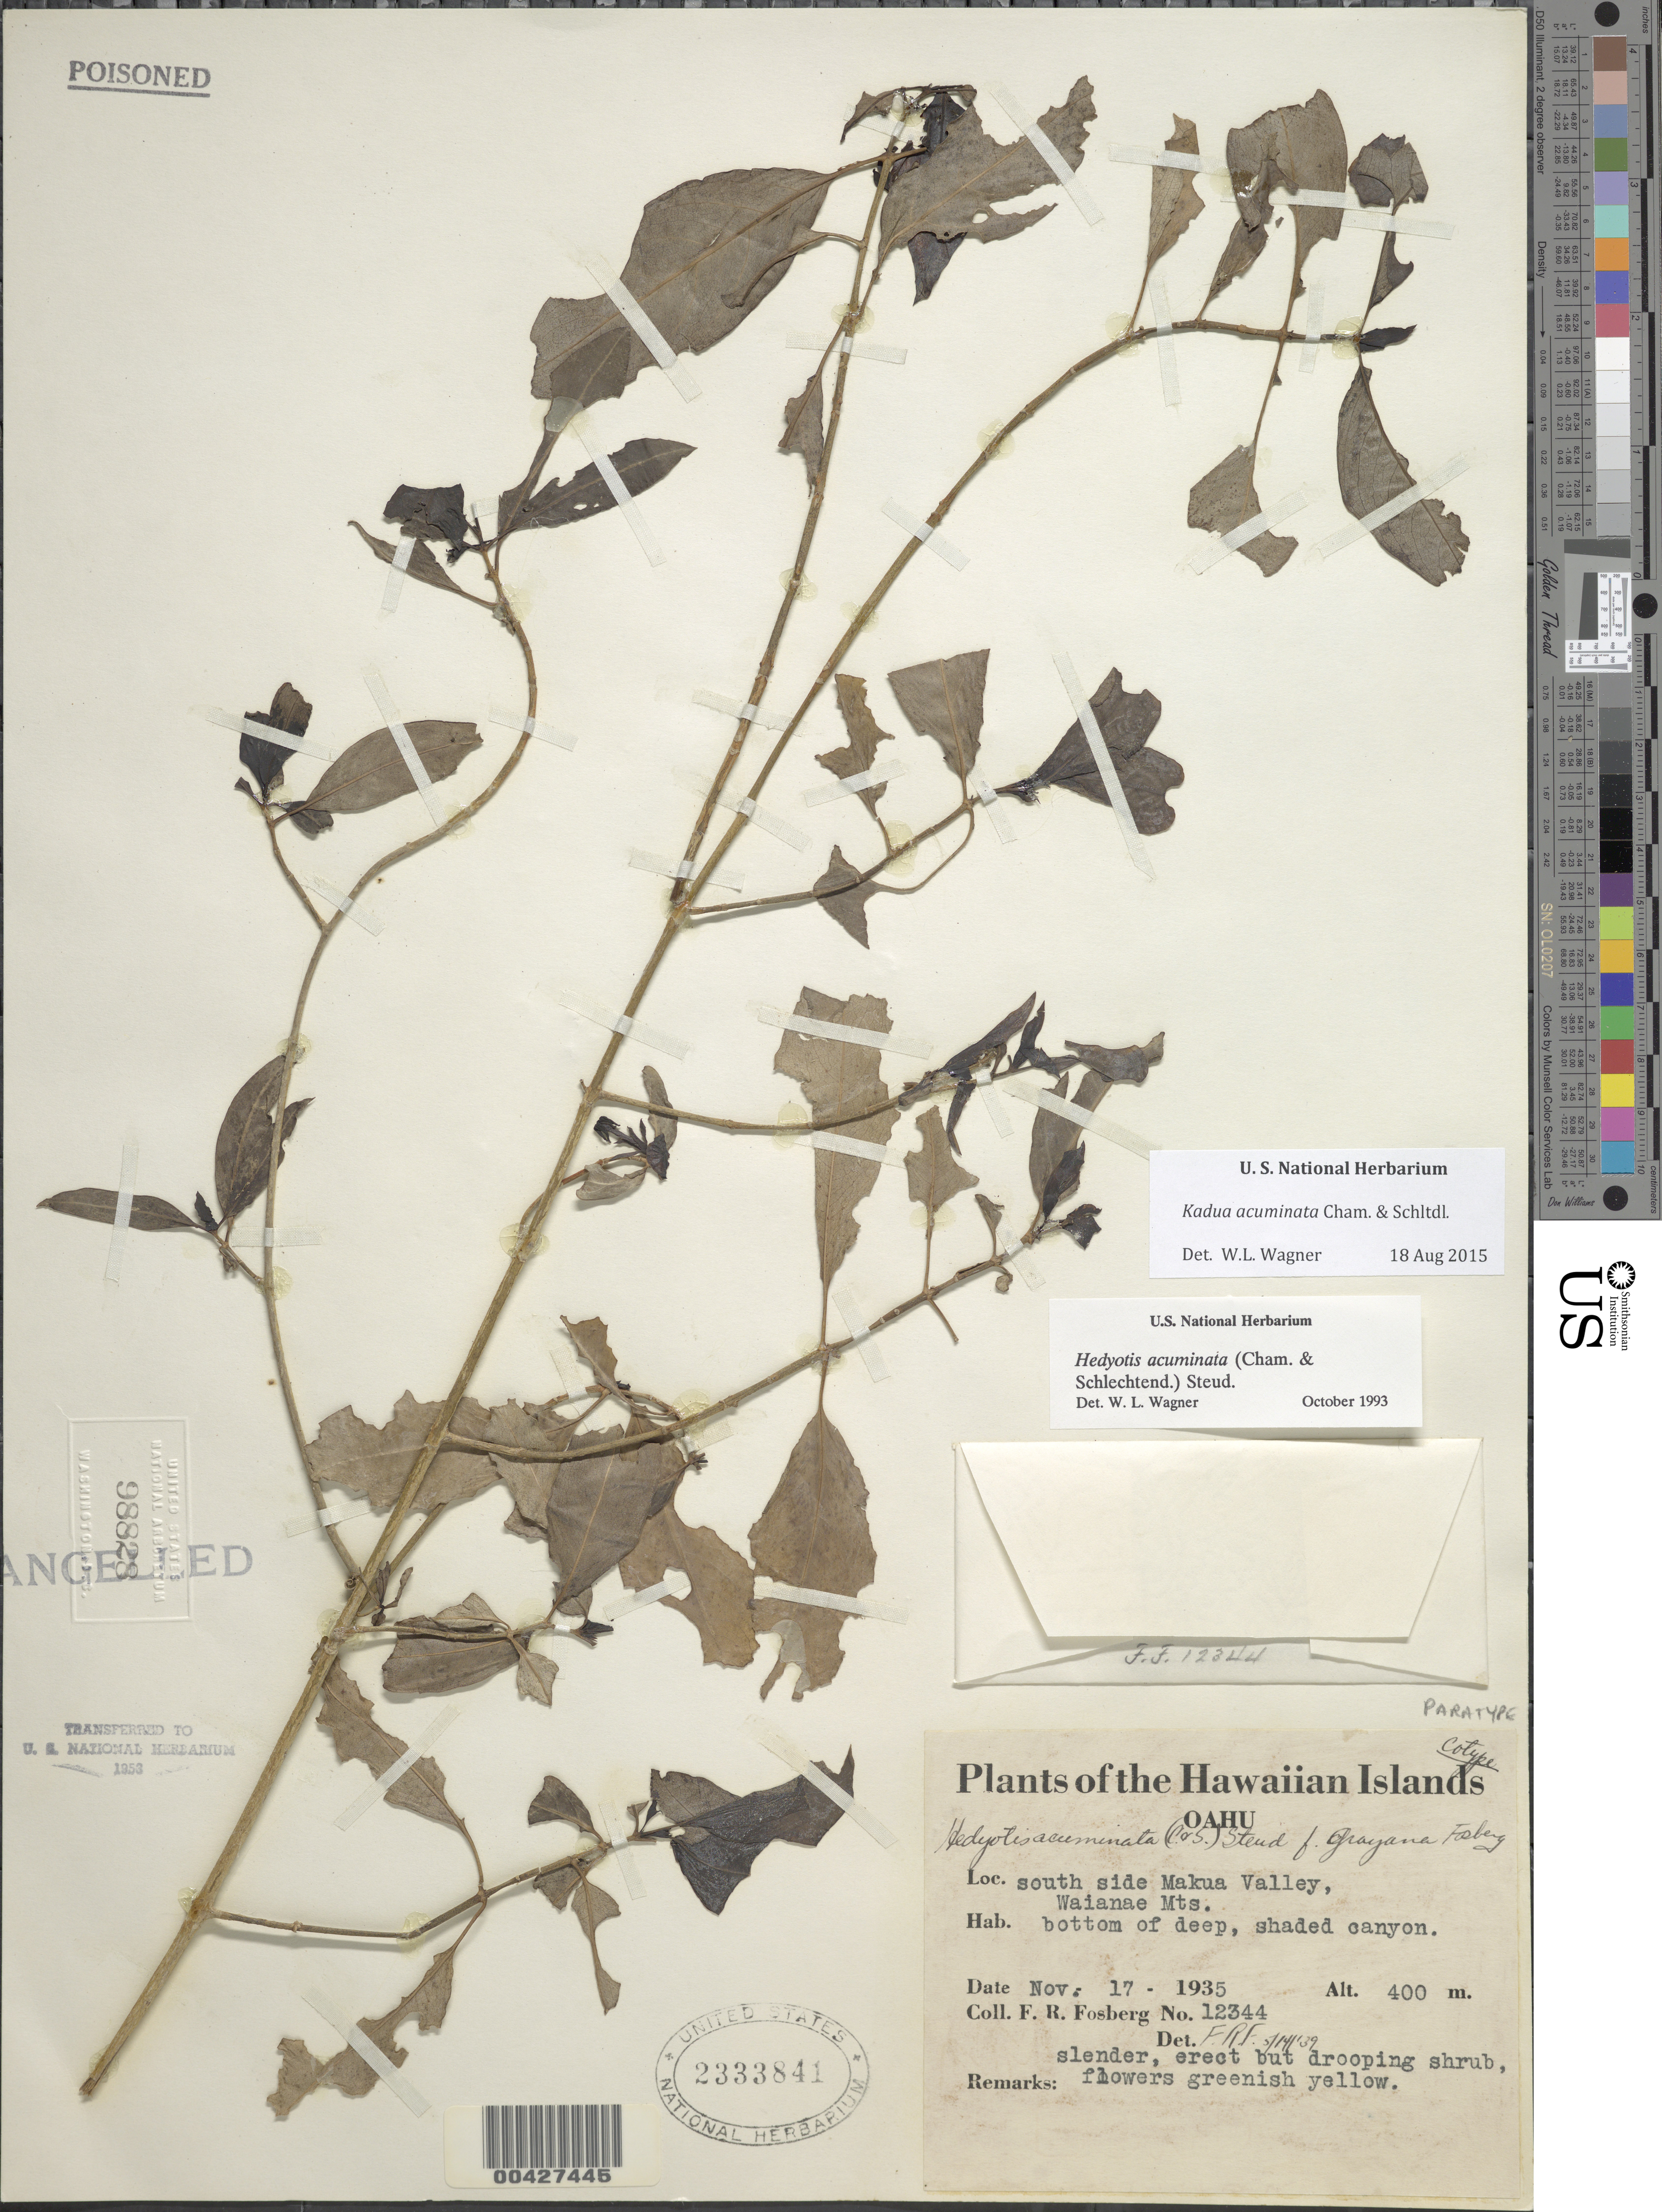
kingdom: Plantae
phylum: Tracheophyta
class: Magnoliopsida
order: Gentianales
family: Rubiaceae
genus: Kadua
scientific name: Kadua acuminata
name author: Cham. & Schltdl.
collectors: F. R. Fosberg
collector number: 12344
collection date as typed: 17 Nov 1935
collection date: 1935-11-17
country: United States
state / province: Hawaii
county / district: Honolulu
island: Oahu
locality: south side Makua Valley, Waianae Mtns.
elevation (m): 400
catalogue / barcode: US 2333841